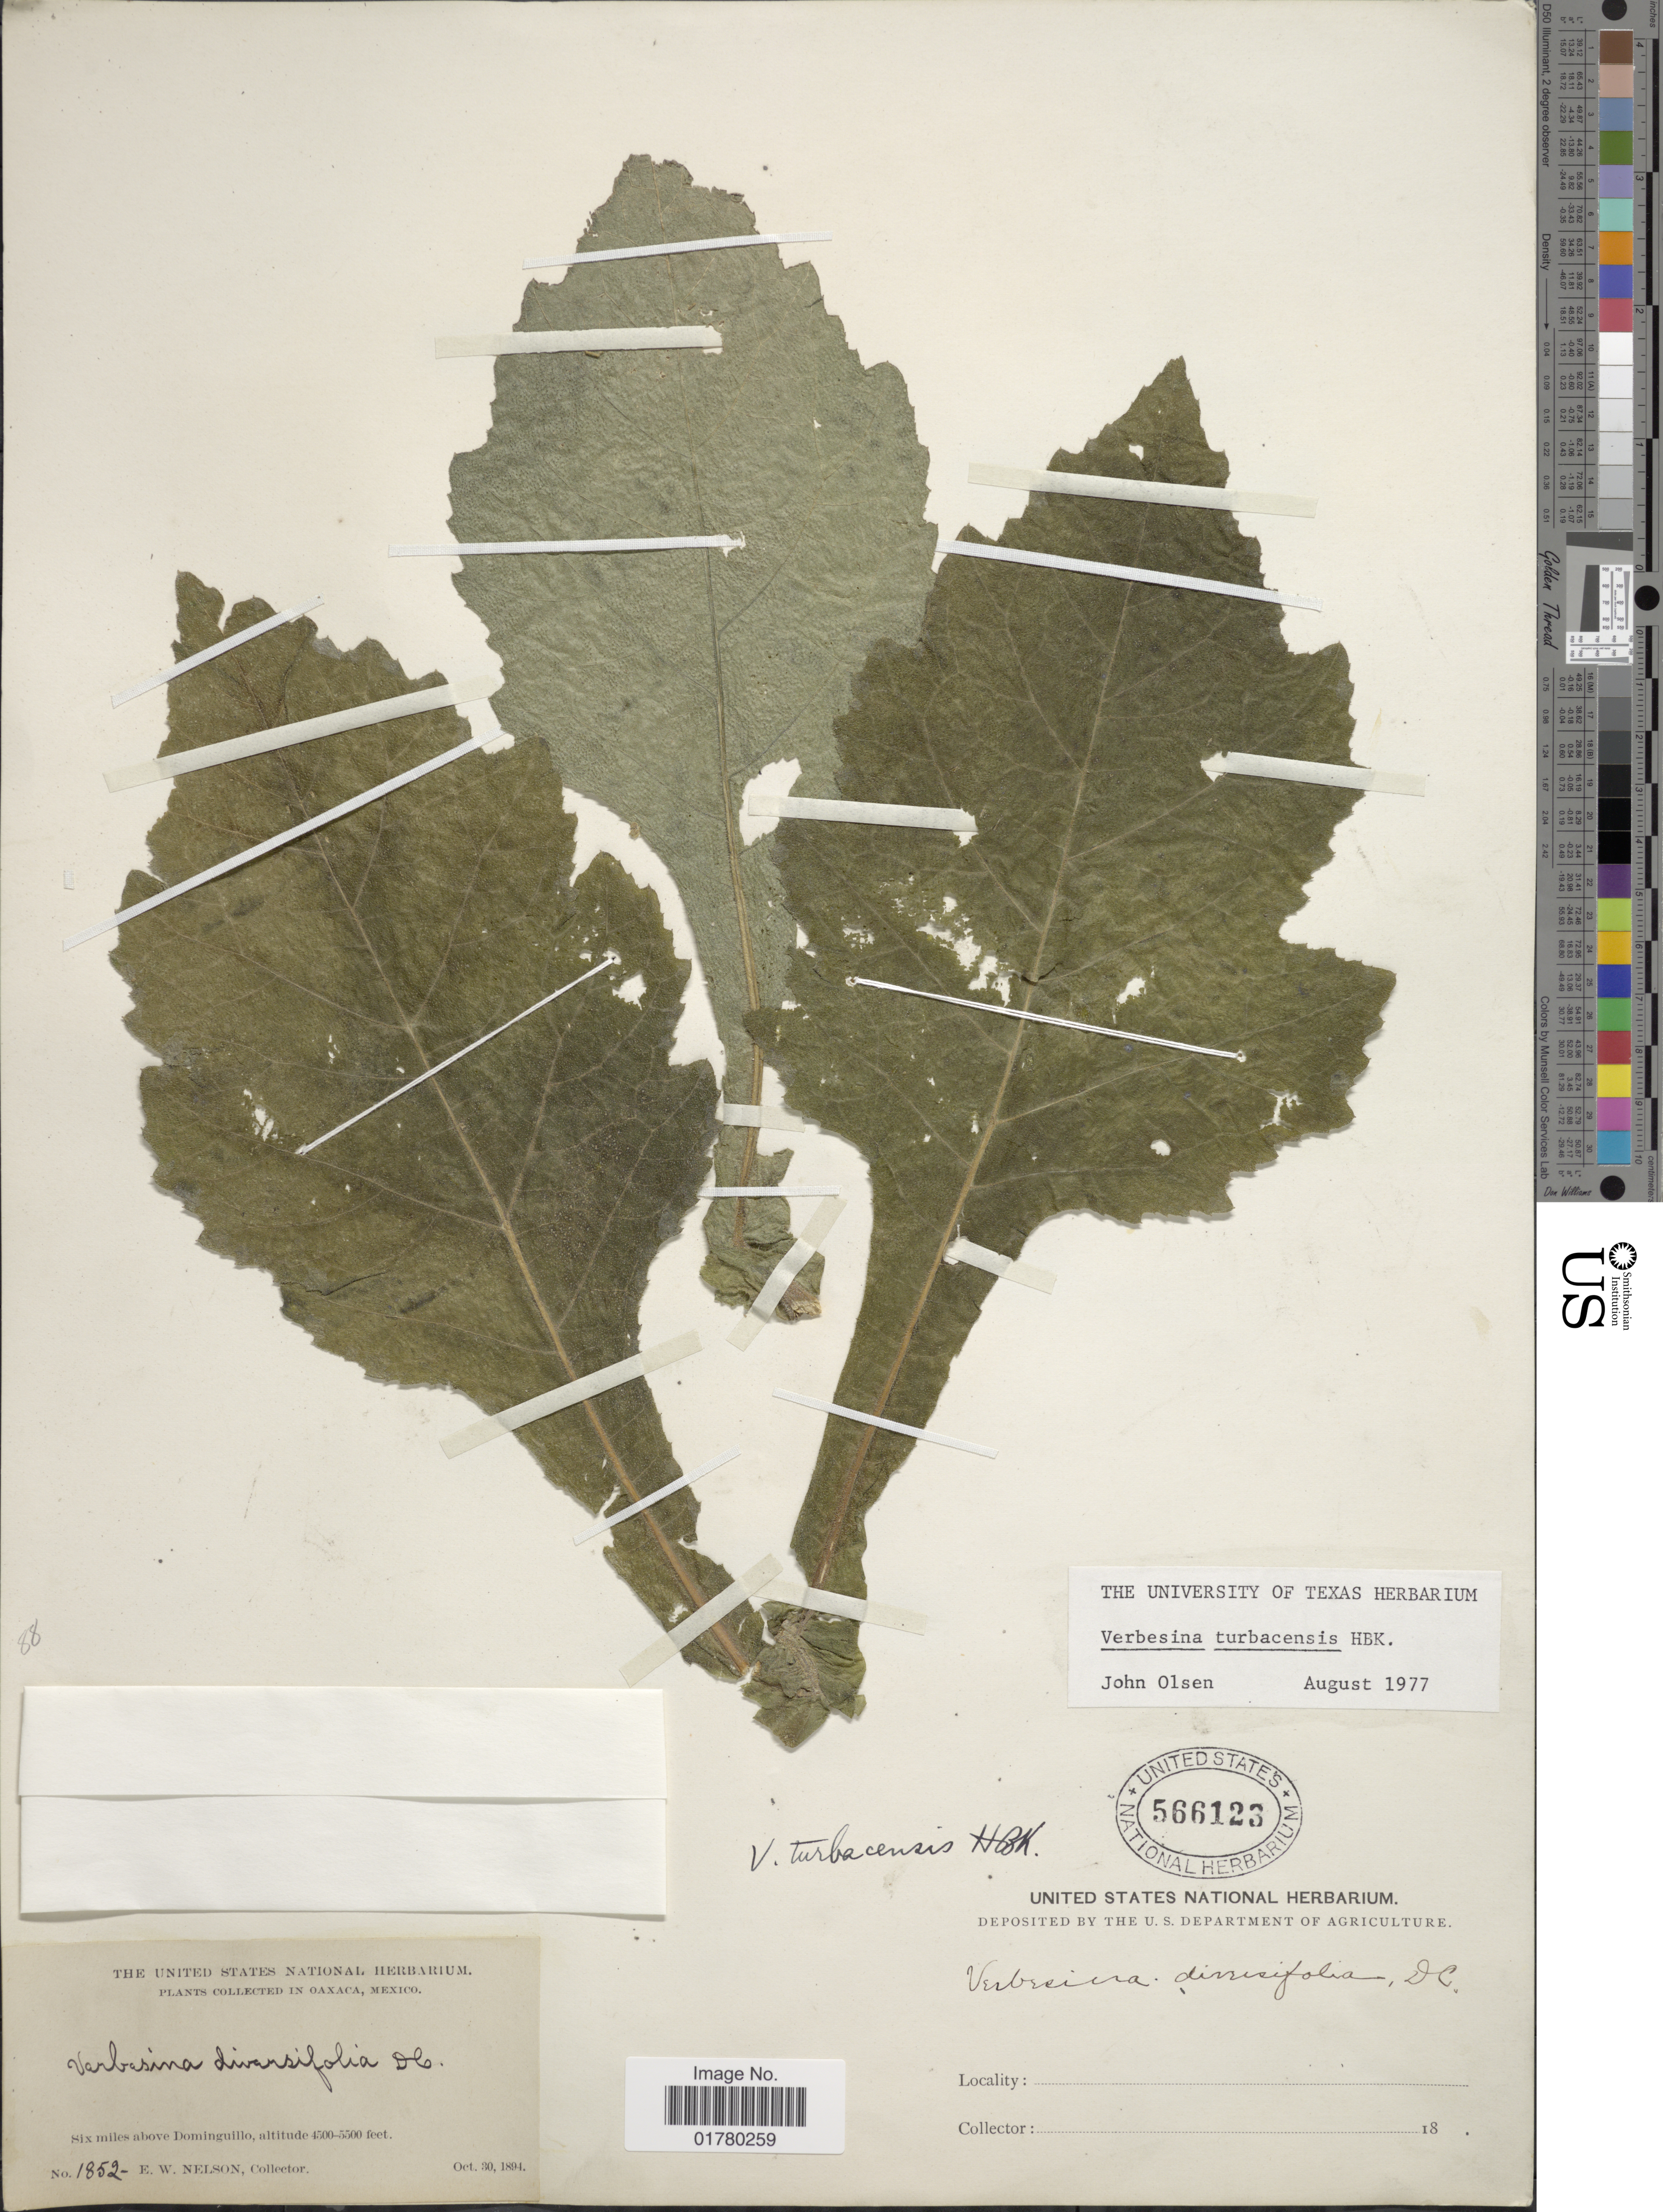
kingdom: Plantae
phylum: Tracheophyta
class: Magnoliopsida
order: Asterales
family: Asteraceae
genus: Verbesina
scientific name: Verbesina turbacensis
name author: Kunth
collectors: E. W. Nelson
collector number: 1852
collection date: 1894-10-30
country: Mexico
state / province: Oaxaca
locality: Six miles above Dominguillo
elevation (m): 1372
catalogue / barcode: US 566123